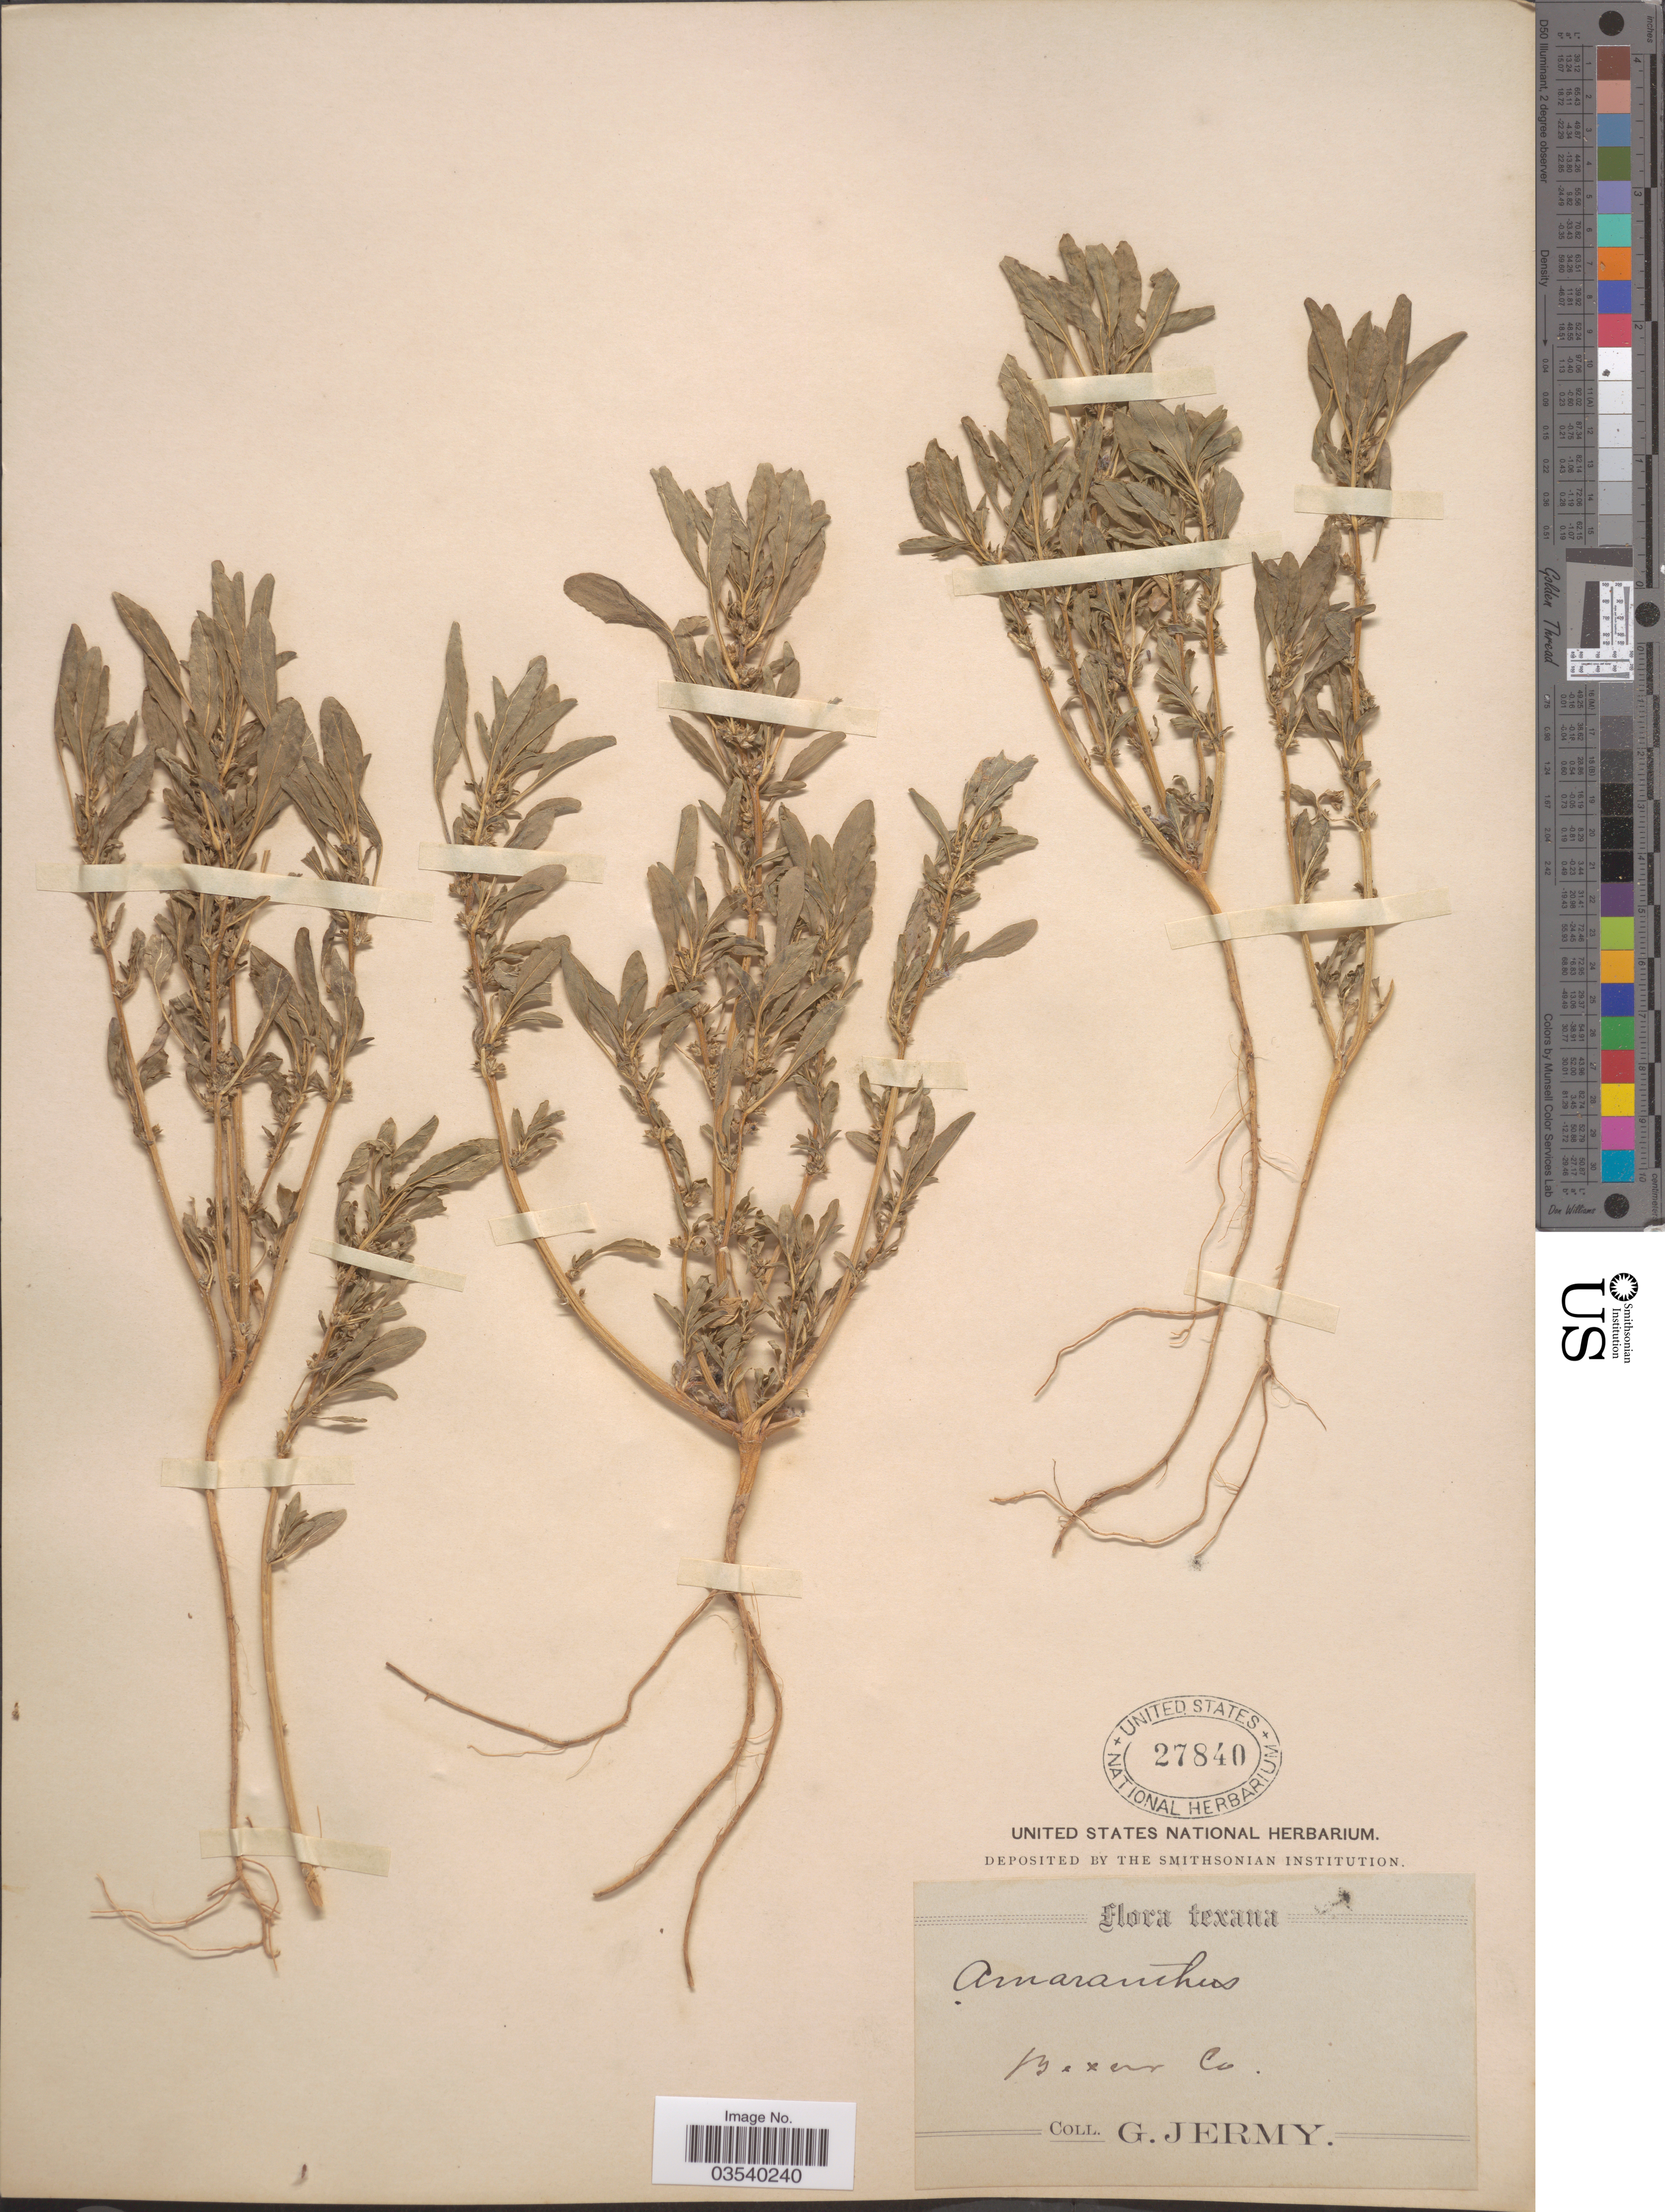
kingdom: Plantae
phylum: Tracheophyta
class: Magnoliopsida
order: Caryophyllales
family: Amaranthaceae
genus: Amaranthus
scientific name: Amaranthus blitoides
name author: S. Watson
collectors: G. Jermy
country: United States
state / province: Texas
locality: Bexar Co.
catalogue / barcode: US 27840